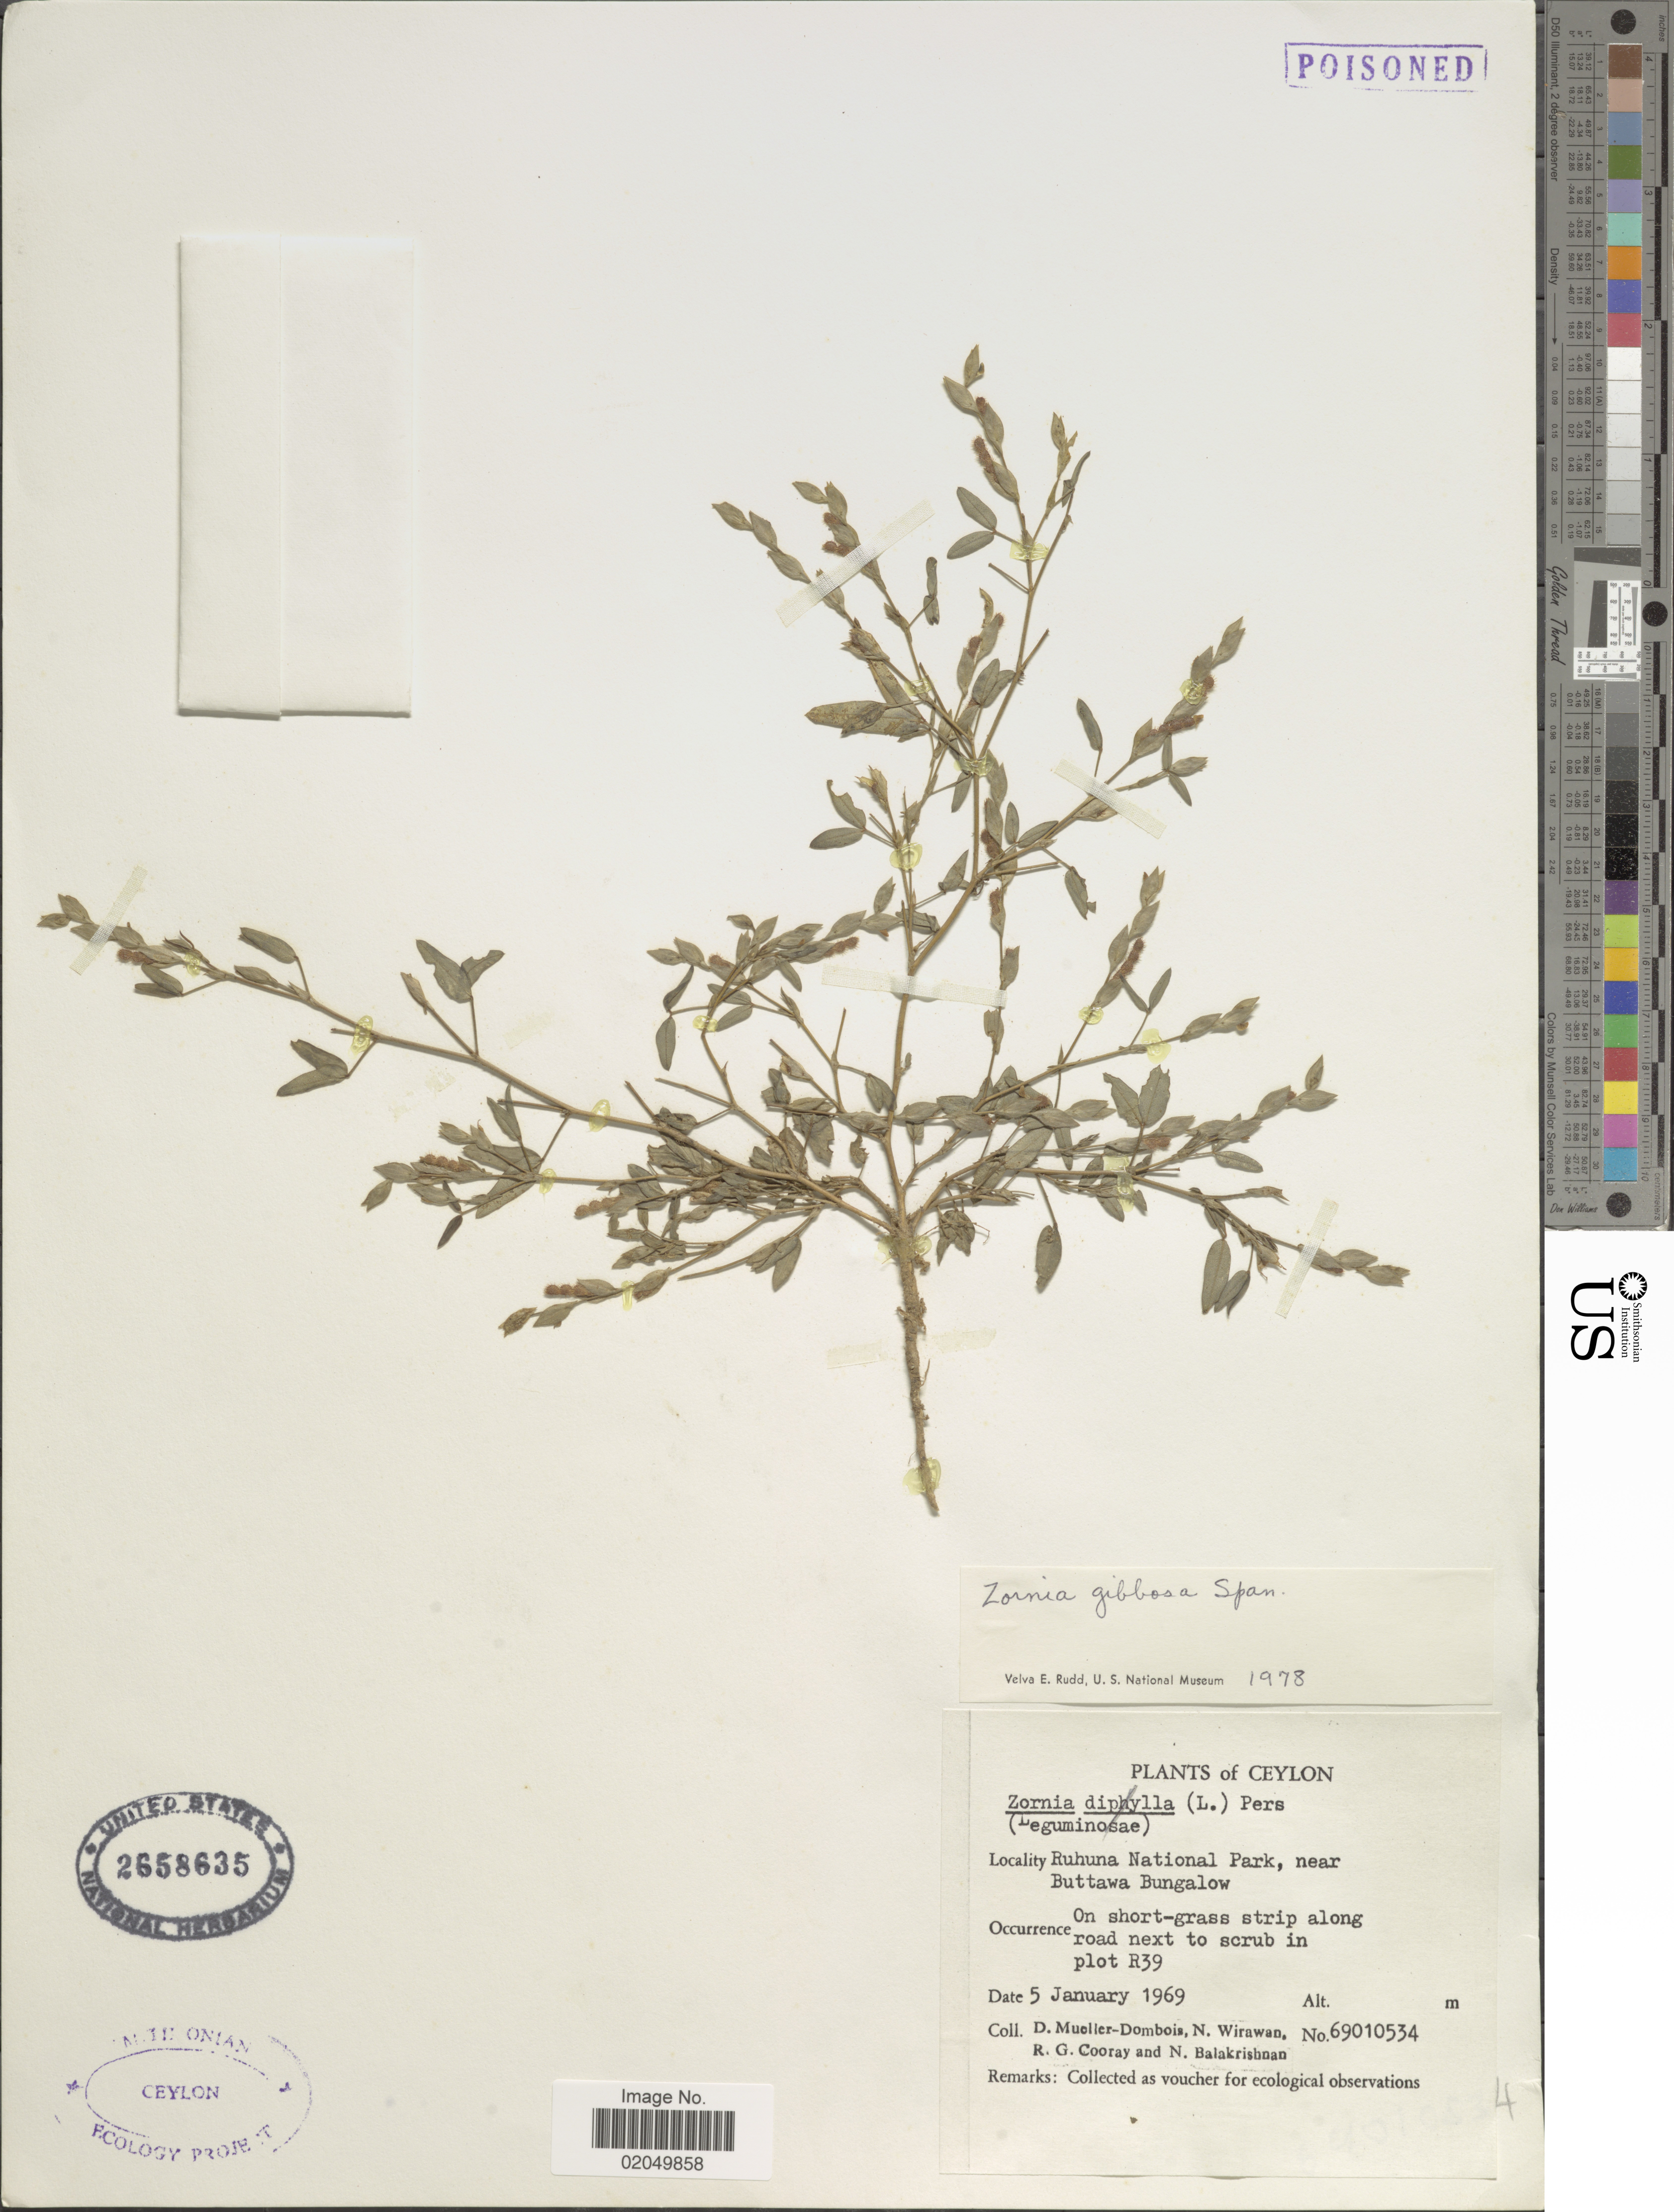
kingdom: Plantae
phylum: Tracheophyta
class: Magnoliopsida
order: Fabales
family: Fabaceae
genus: Zornia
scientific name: Zornia gibbosa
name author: Spanoghe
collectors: D. Mueller-Dombois, N. Wirawan, R. Cooray & N. Balakrishnan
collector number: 69010534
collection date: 1969-01-05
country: Sri Lanka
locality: Ceylon, Ruhuna National Park, near Buttawa Bungalow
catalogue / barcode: US 2658635